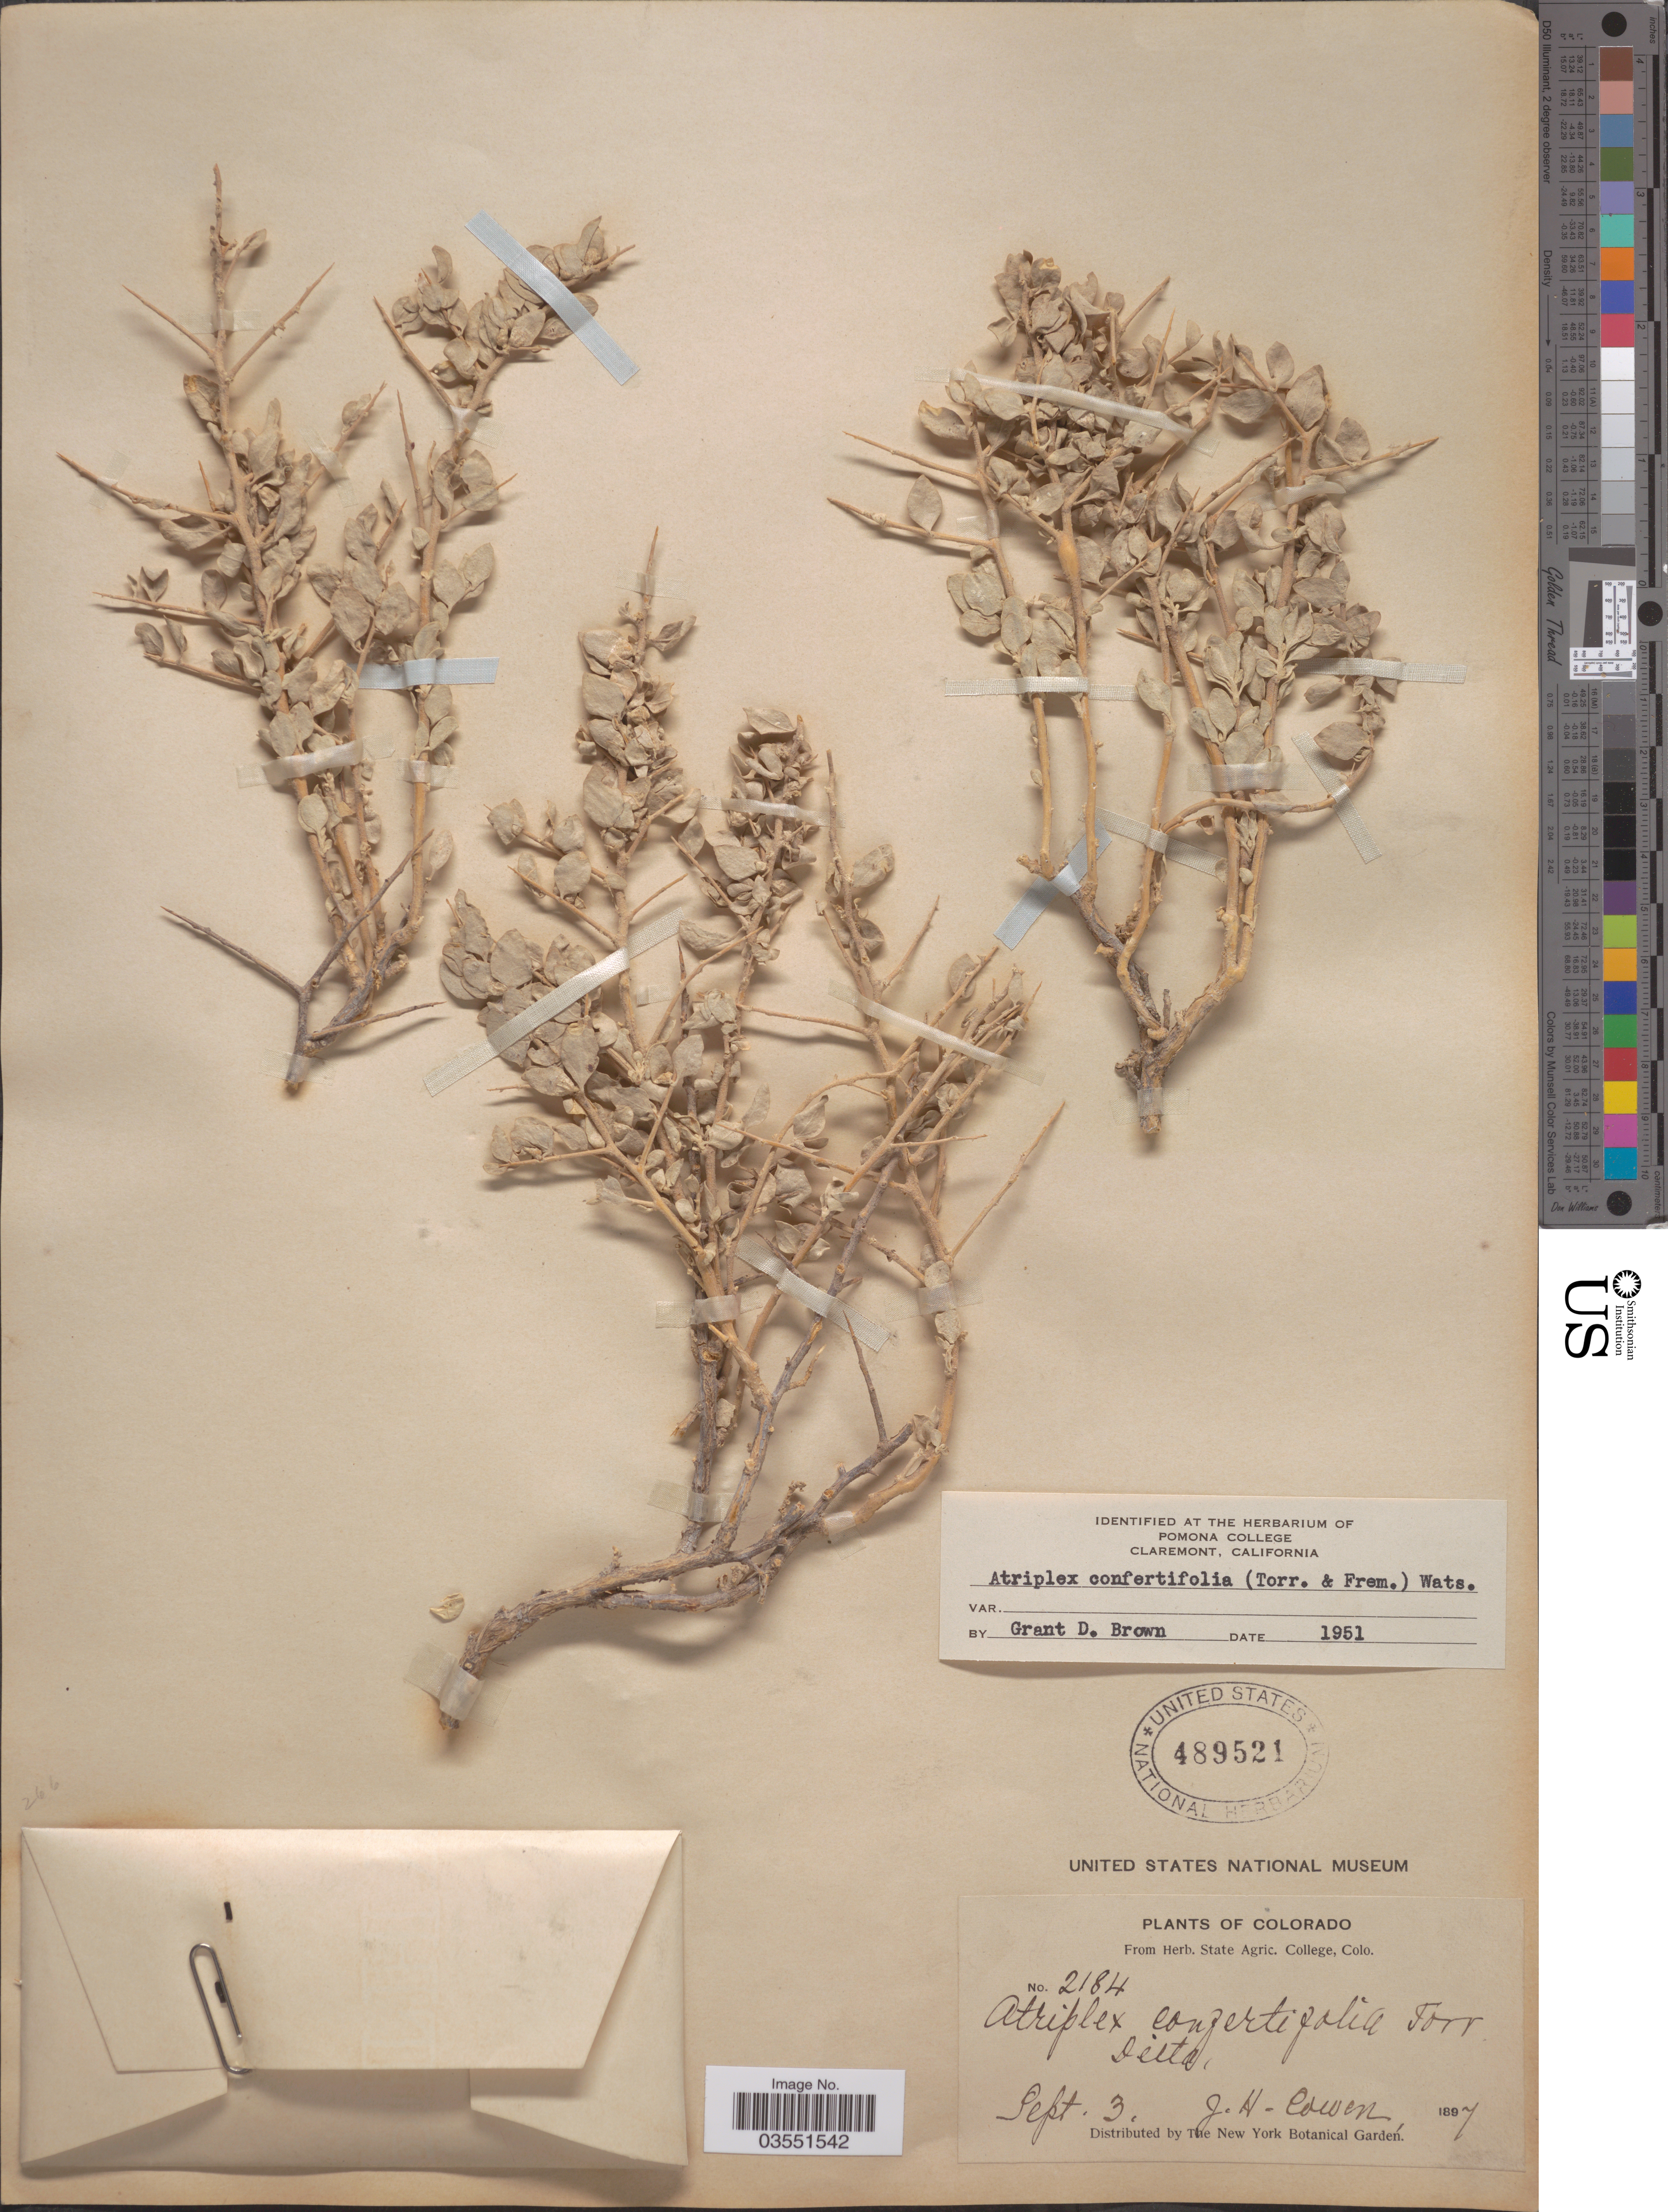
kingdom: Plantae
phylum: Tracheophyta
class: Magnoliopsida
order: Caryophyllales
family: Amaranthaceae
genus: Atriplex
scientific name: Atriplex confertifolia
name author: (Torr. & Frém.) S. Watson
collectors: J. H. Cowen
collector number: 2184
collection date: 1897-09-03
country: United States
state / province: Colorado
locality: Delta.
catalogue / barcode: US 489521